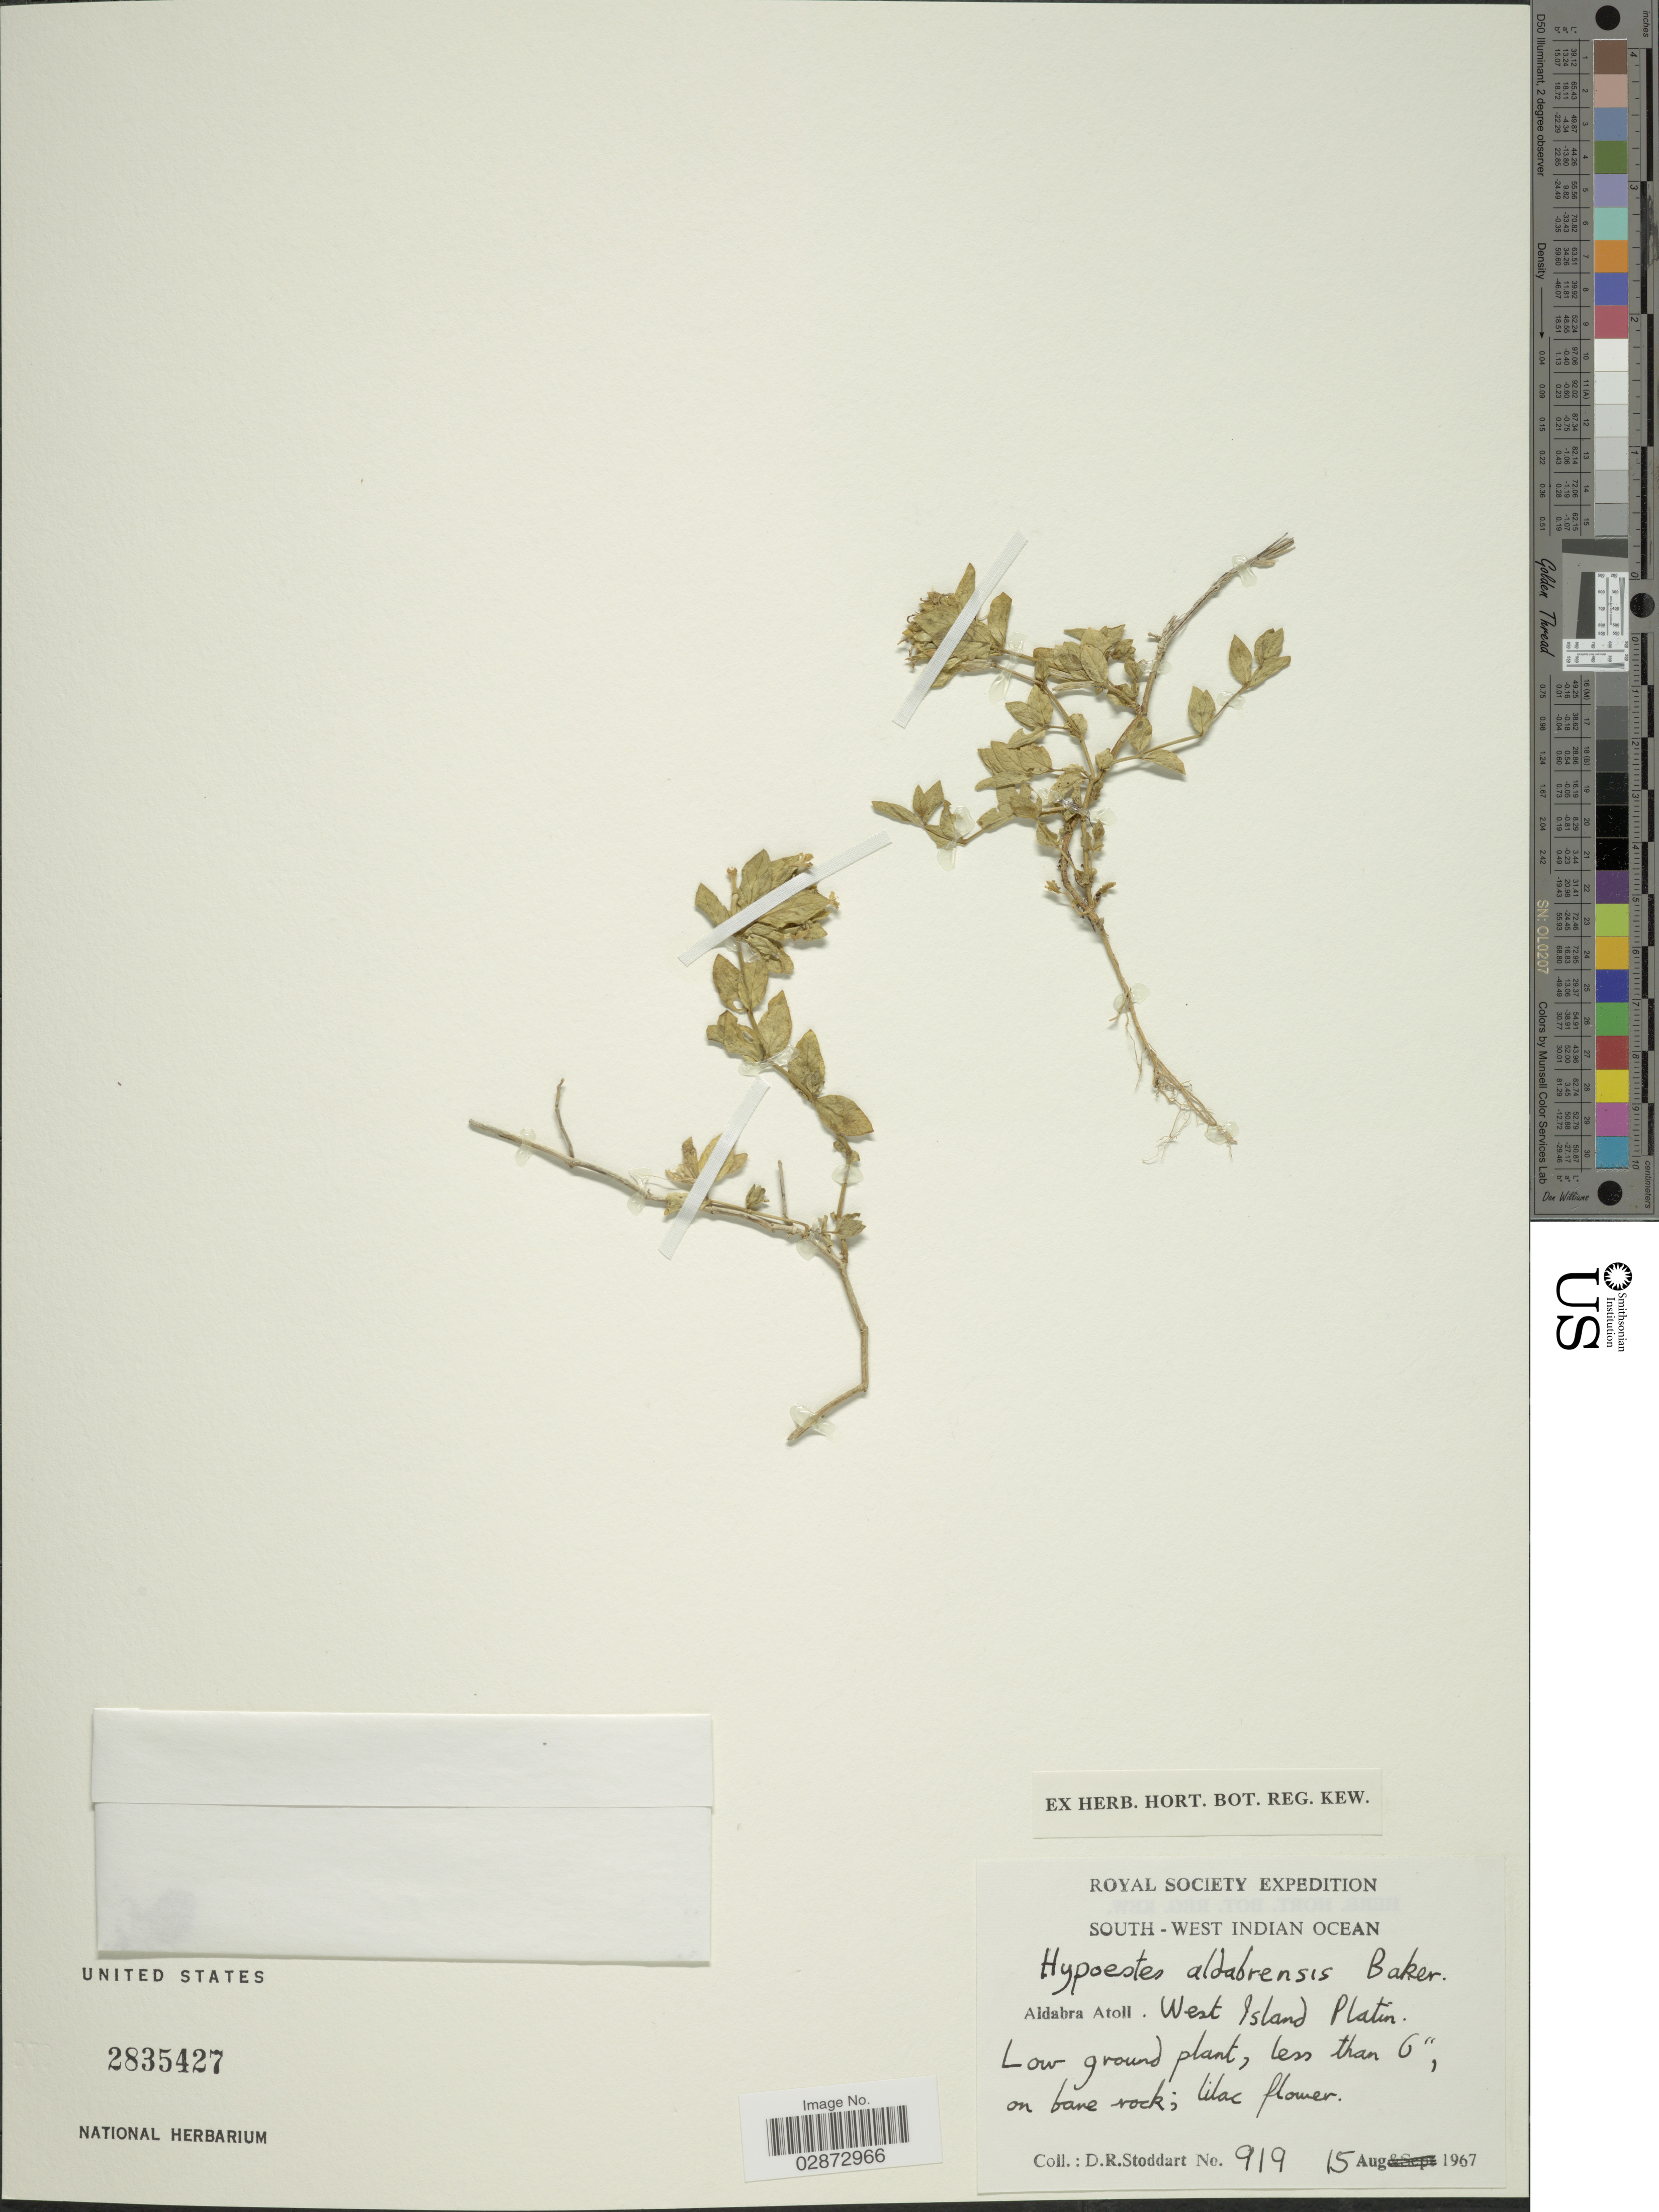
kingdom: Plantae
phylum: Tracheophyta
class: Magnoliopsida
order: Lamiales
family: Acanthaceae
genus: Hypoestes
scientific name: Hypoestes aldabrensis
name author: Baker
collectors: D. R. Stoddart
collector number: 919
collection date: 1967-08-15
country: Seychelles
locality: South-West Indian Ocean. Aldabra Atoll. West Island Platin.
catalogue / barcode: US 2835427